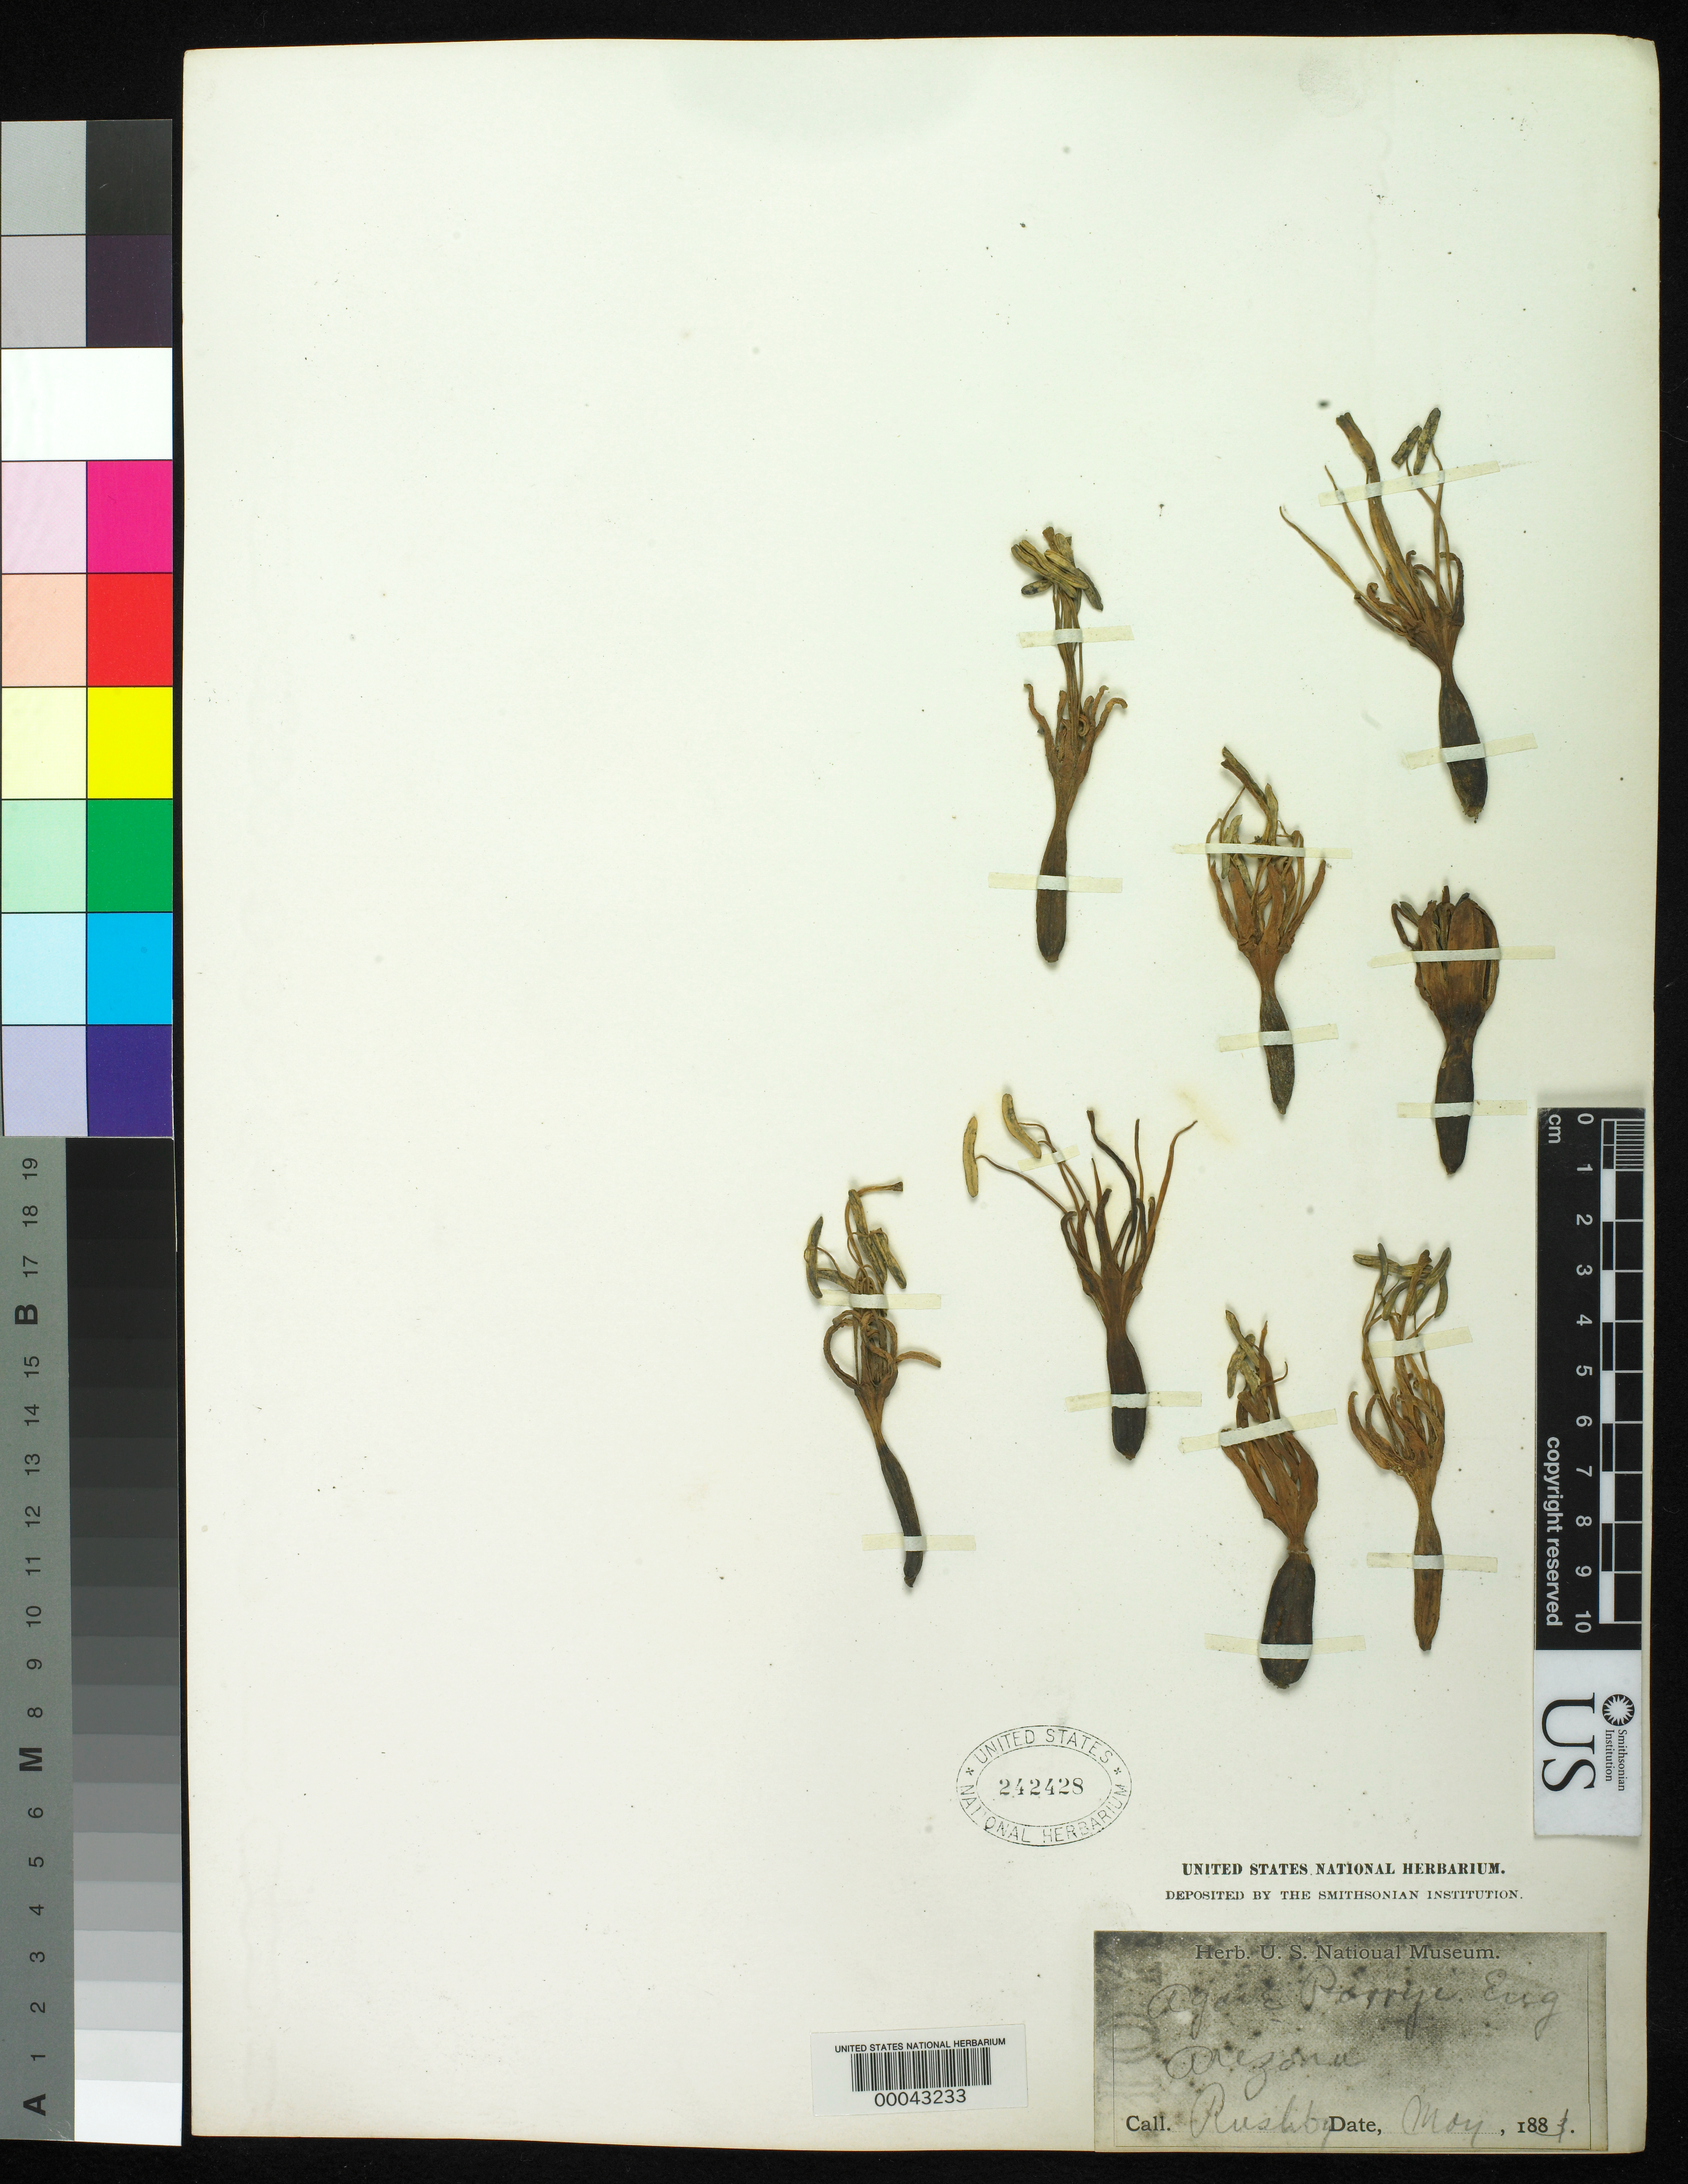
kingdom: Plantae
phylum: Tracheophyta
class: Liliopsida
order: Asparagales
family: Asparagaceae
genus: Agave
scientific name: Agave parryi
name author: Engelm.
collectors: H. H. Rusby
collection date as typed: May 1881 or -- May 1883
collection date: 1881-05 or 1883-05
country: United States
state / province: Arizona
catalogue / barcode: US 242428